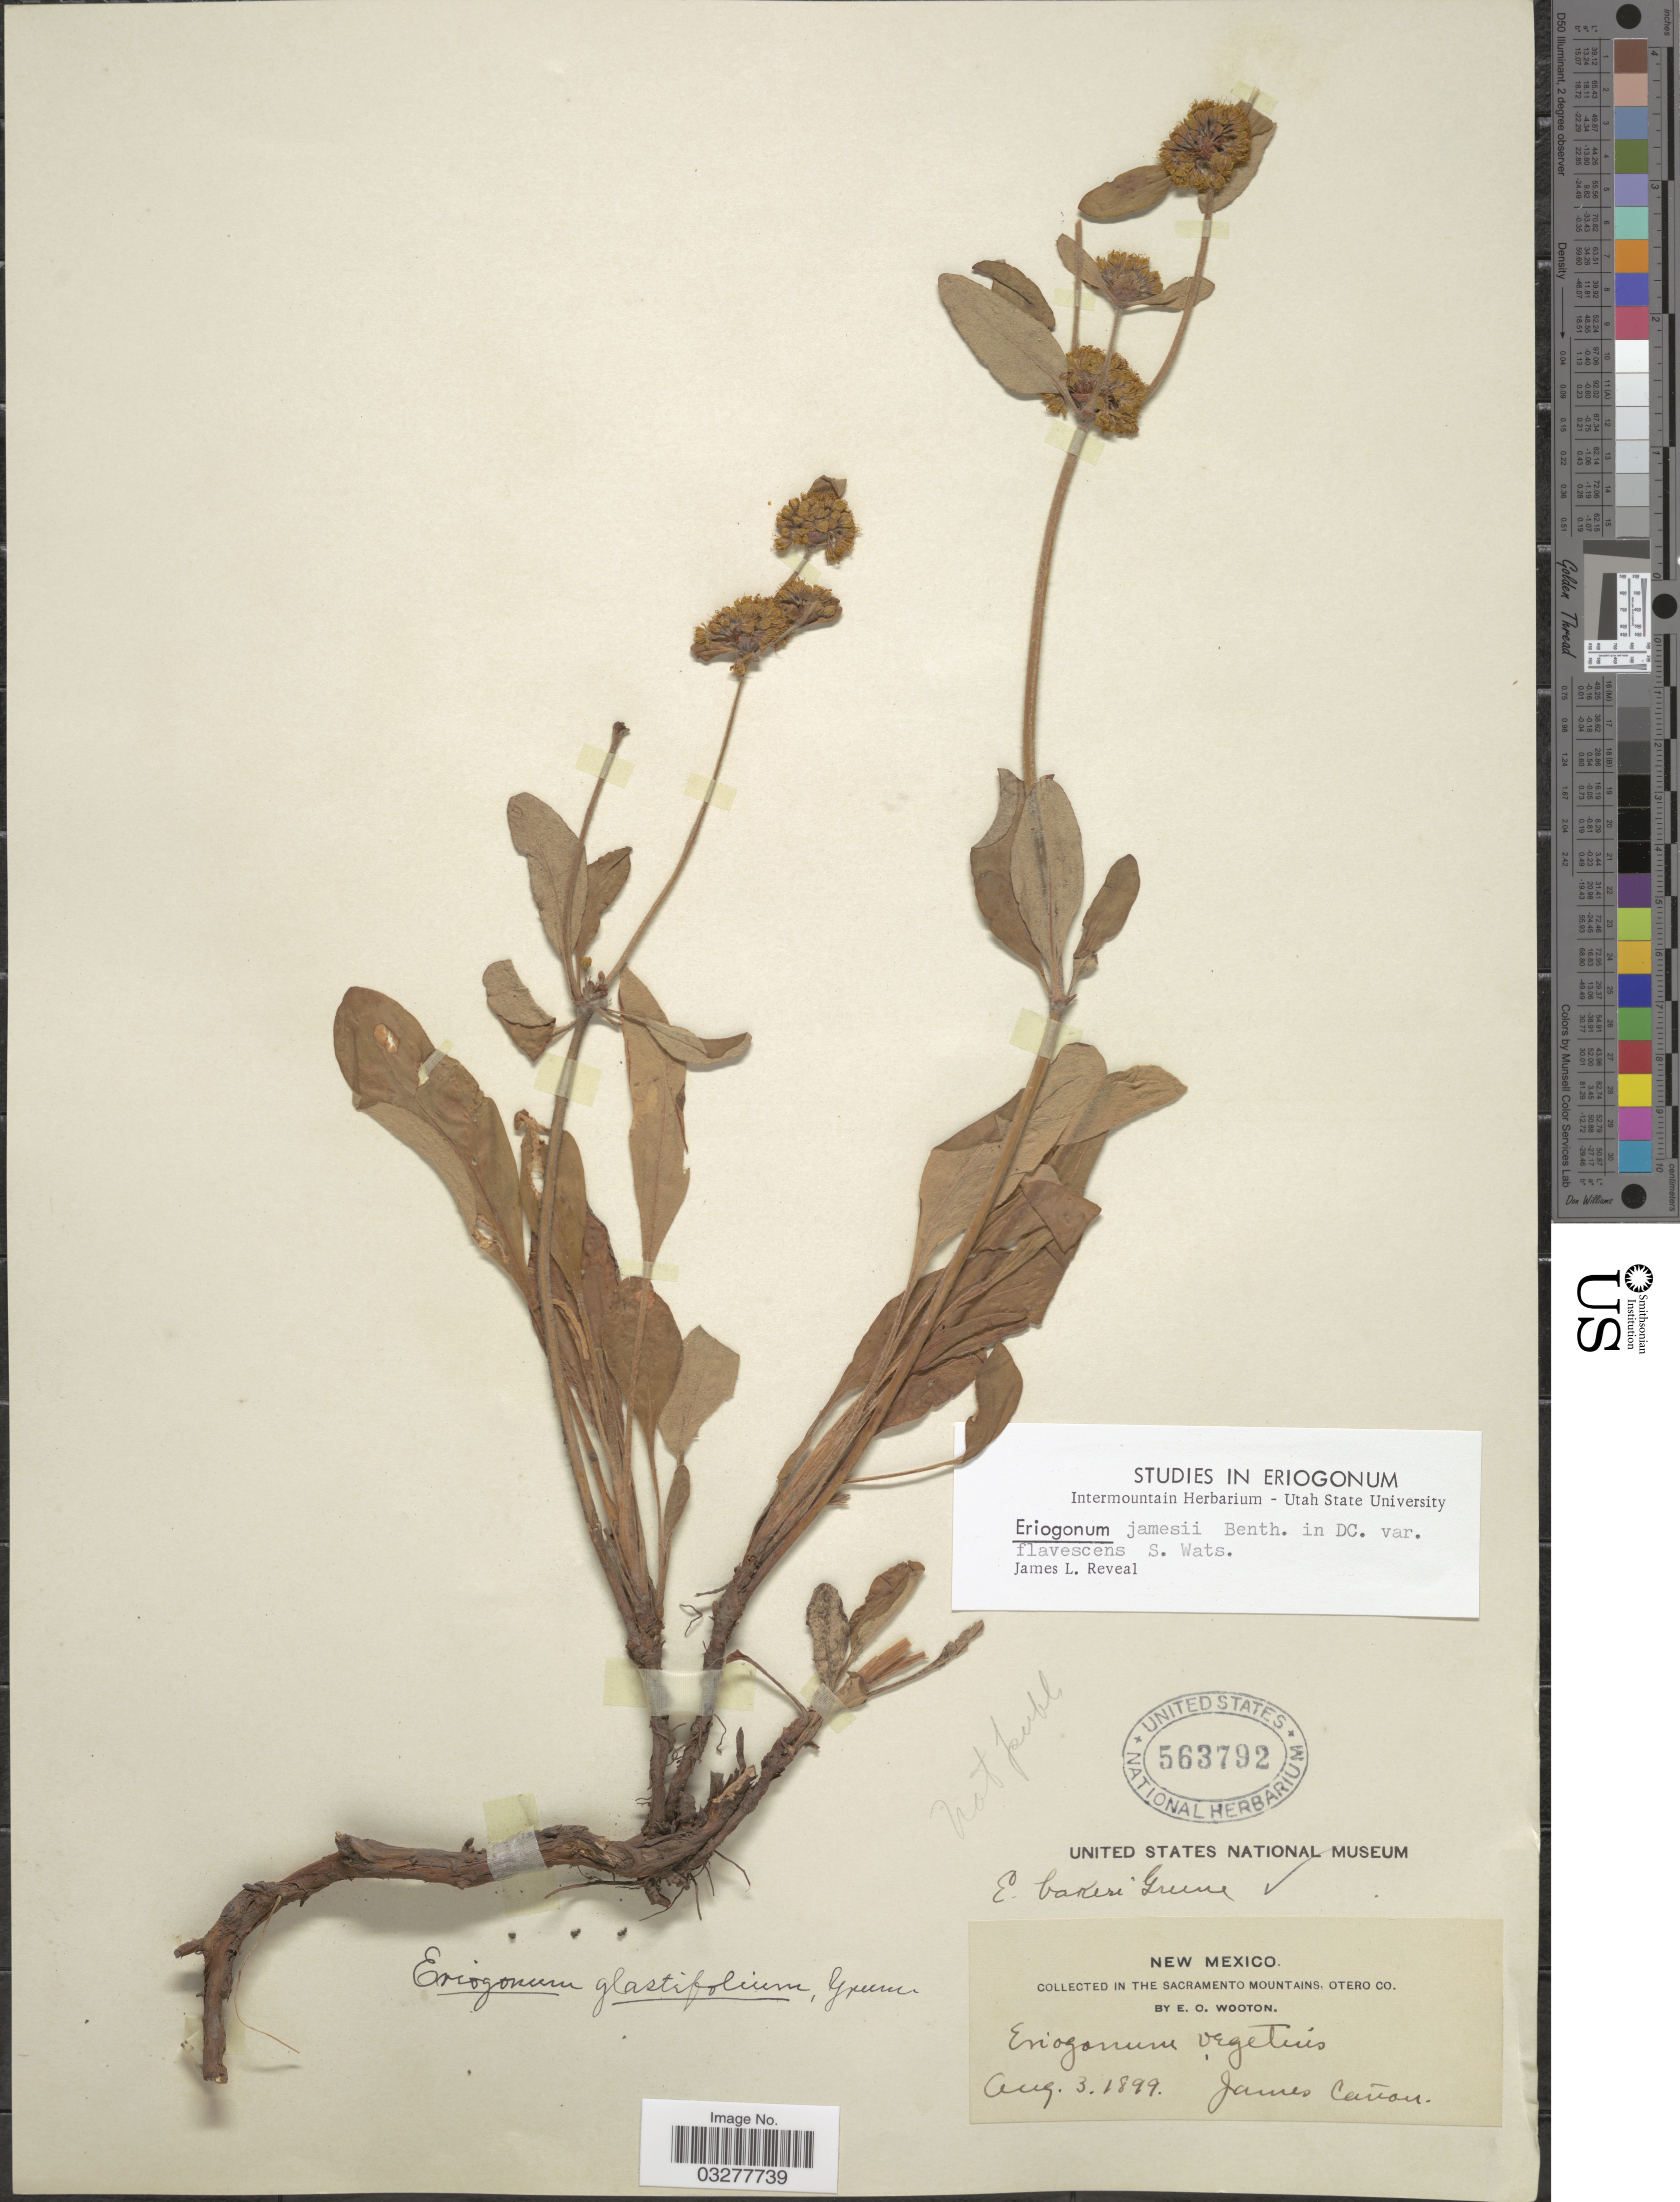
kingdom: Plantae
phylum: Tracheophyta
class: Magnoliopsida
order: Caryophyllales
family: Polygonaceae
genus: Eriogonum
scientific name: Eriogonum jamesii var. flavescens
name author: S. Watson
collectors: E. O. Wooton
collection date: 1899-08-03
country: United States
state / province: New Mexico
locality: The Sacramento Mountains, Otero Co. James Cañon.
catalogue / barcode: US 563792